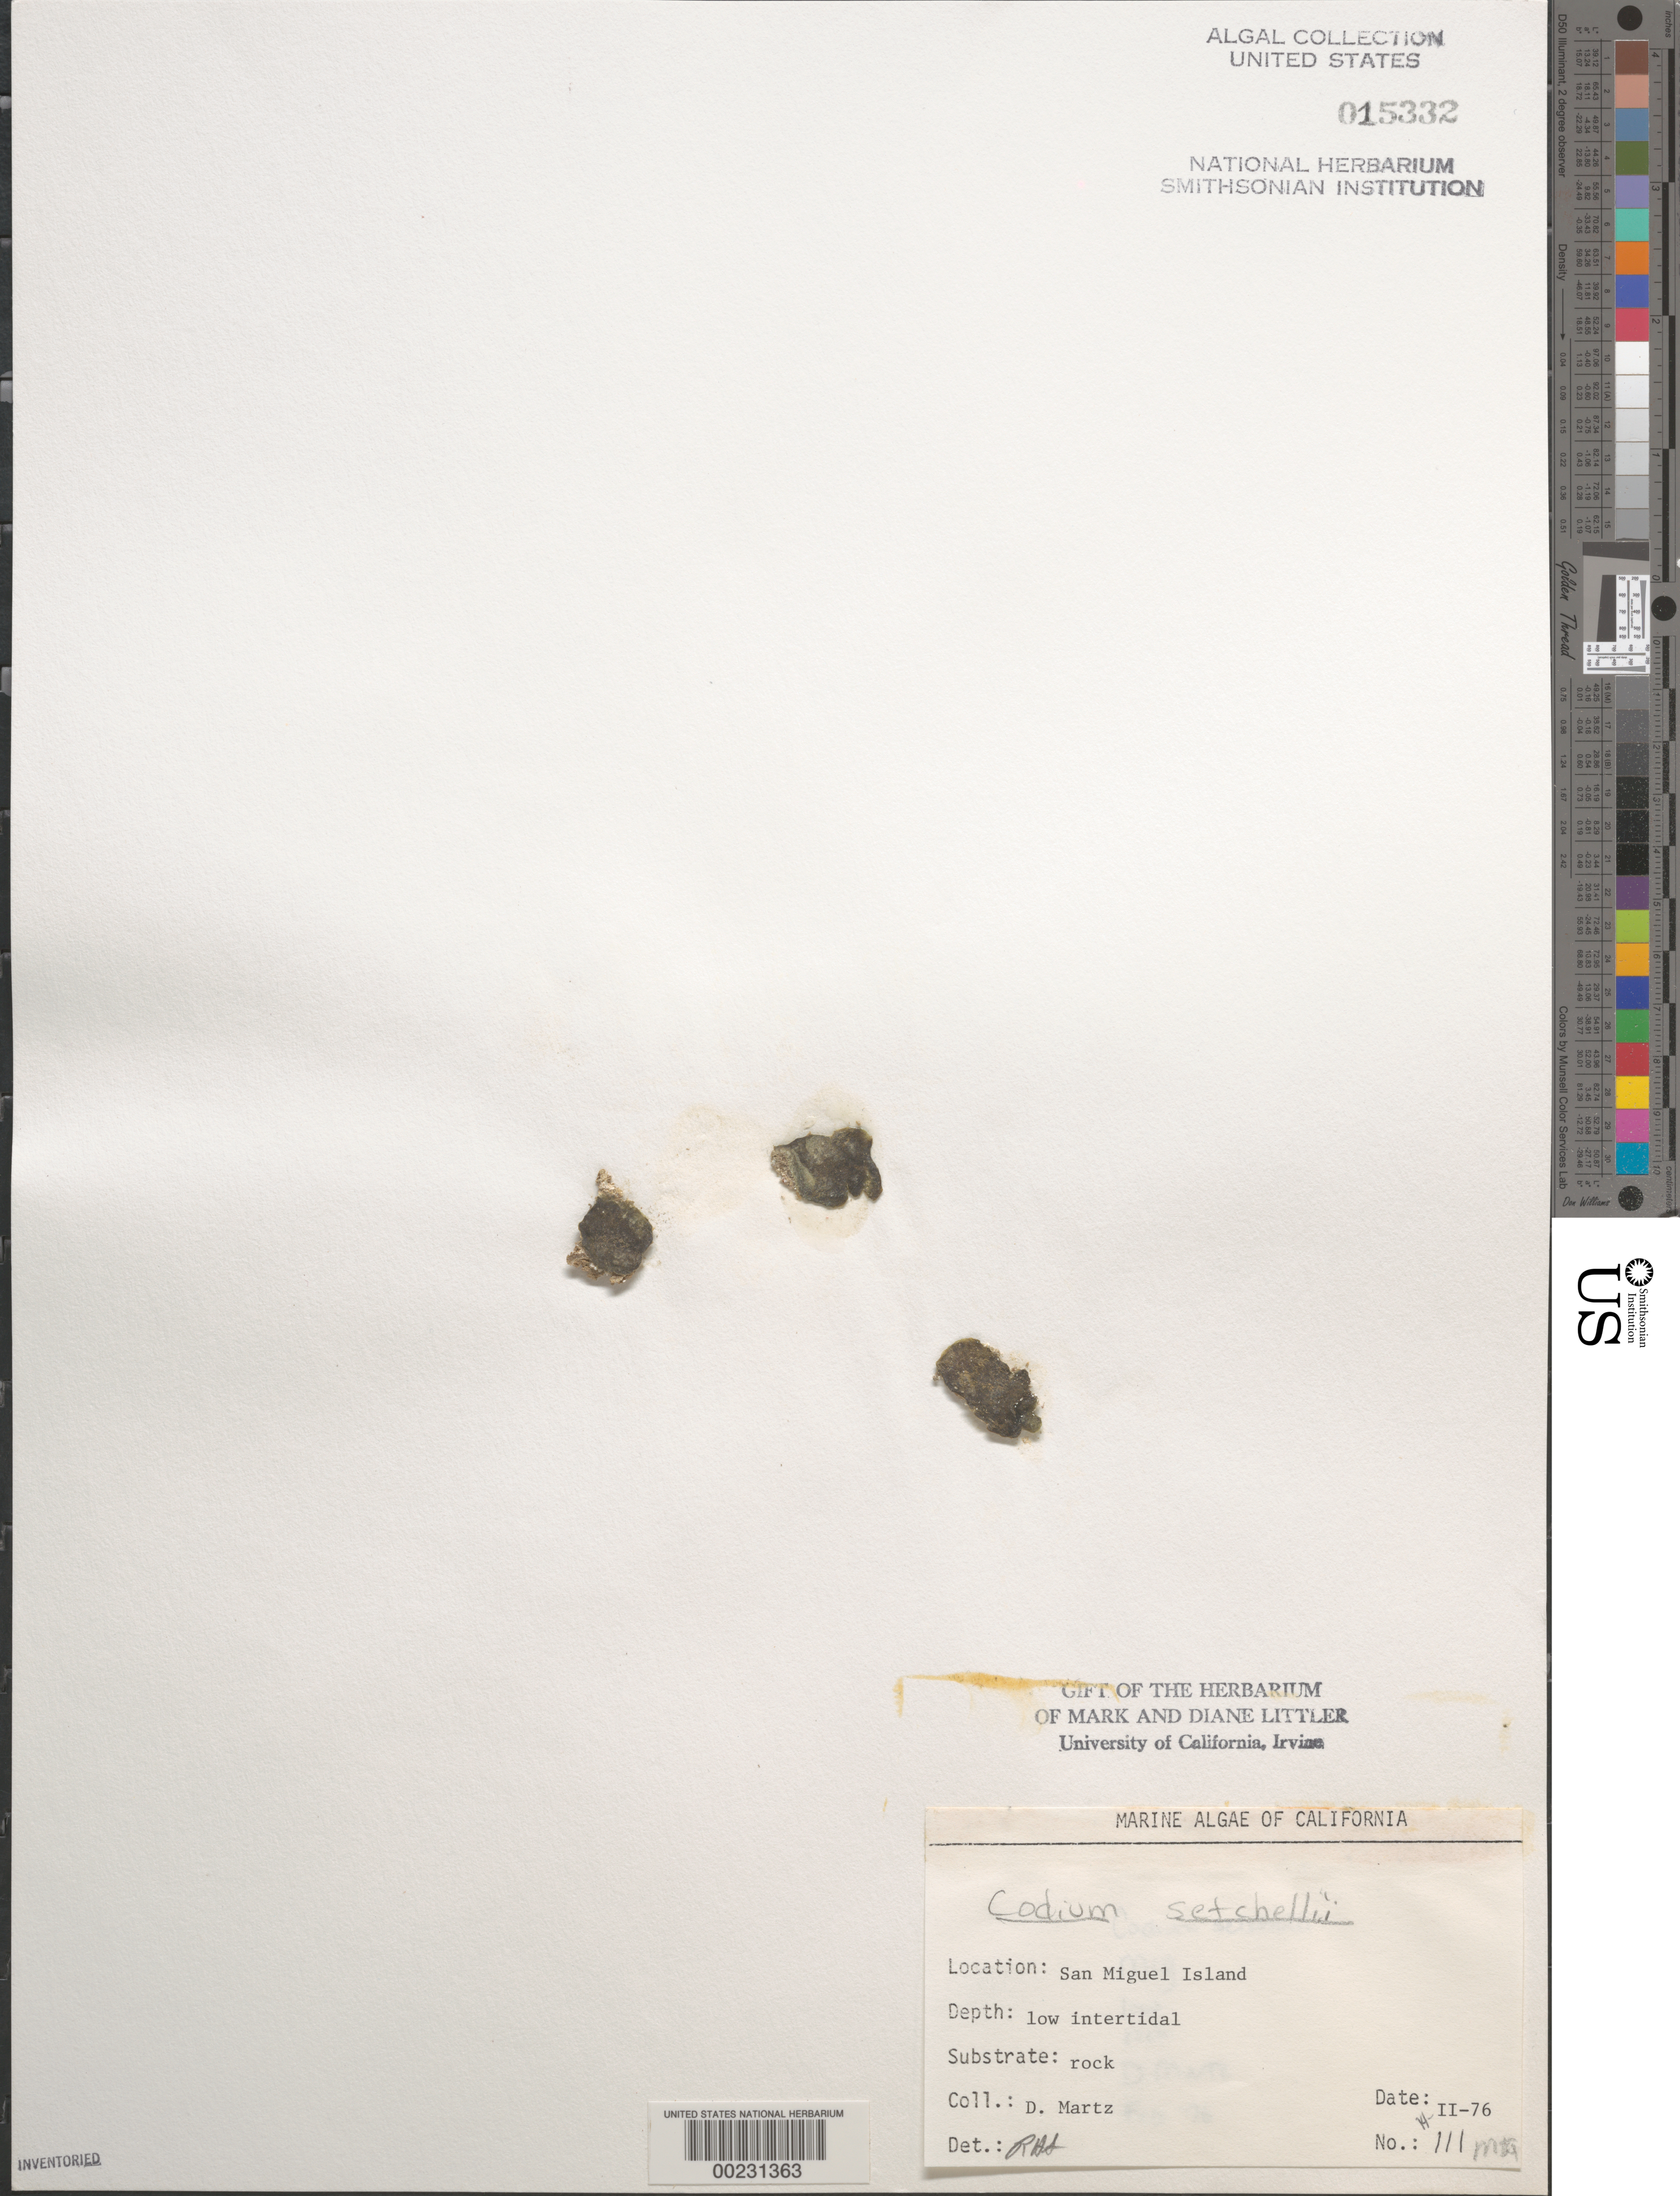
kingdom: Plantae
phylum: Chlorophyta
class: Ulvophyceae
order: Bryopsidales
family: Codiaceae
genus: Codium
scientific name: Codium setchellii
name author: N.L. Gardner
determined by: Sims, Robert H.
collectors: D. Martz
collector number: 111-MIG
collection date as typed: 14 Feb 1976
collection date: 1976-02-14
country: United States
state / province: California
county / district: Santa Barbara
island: San Miguel Island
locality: Cuyler Harbor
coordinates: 34 02'55"N, 120 20'08"W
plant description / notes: BLM-SOCALBIGHT Rocky Intertidal Survey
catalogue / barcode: US 15332